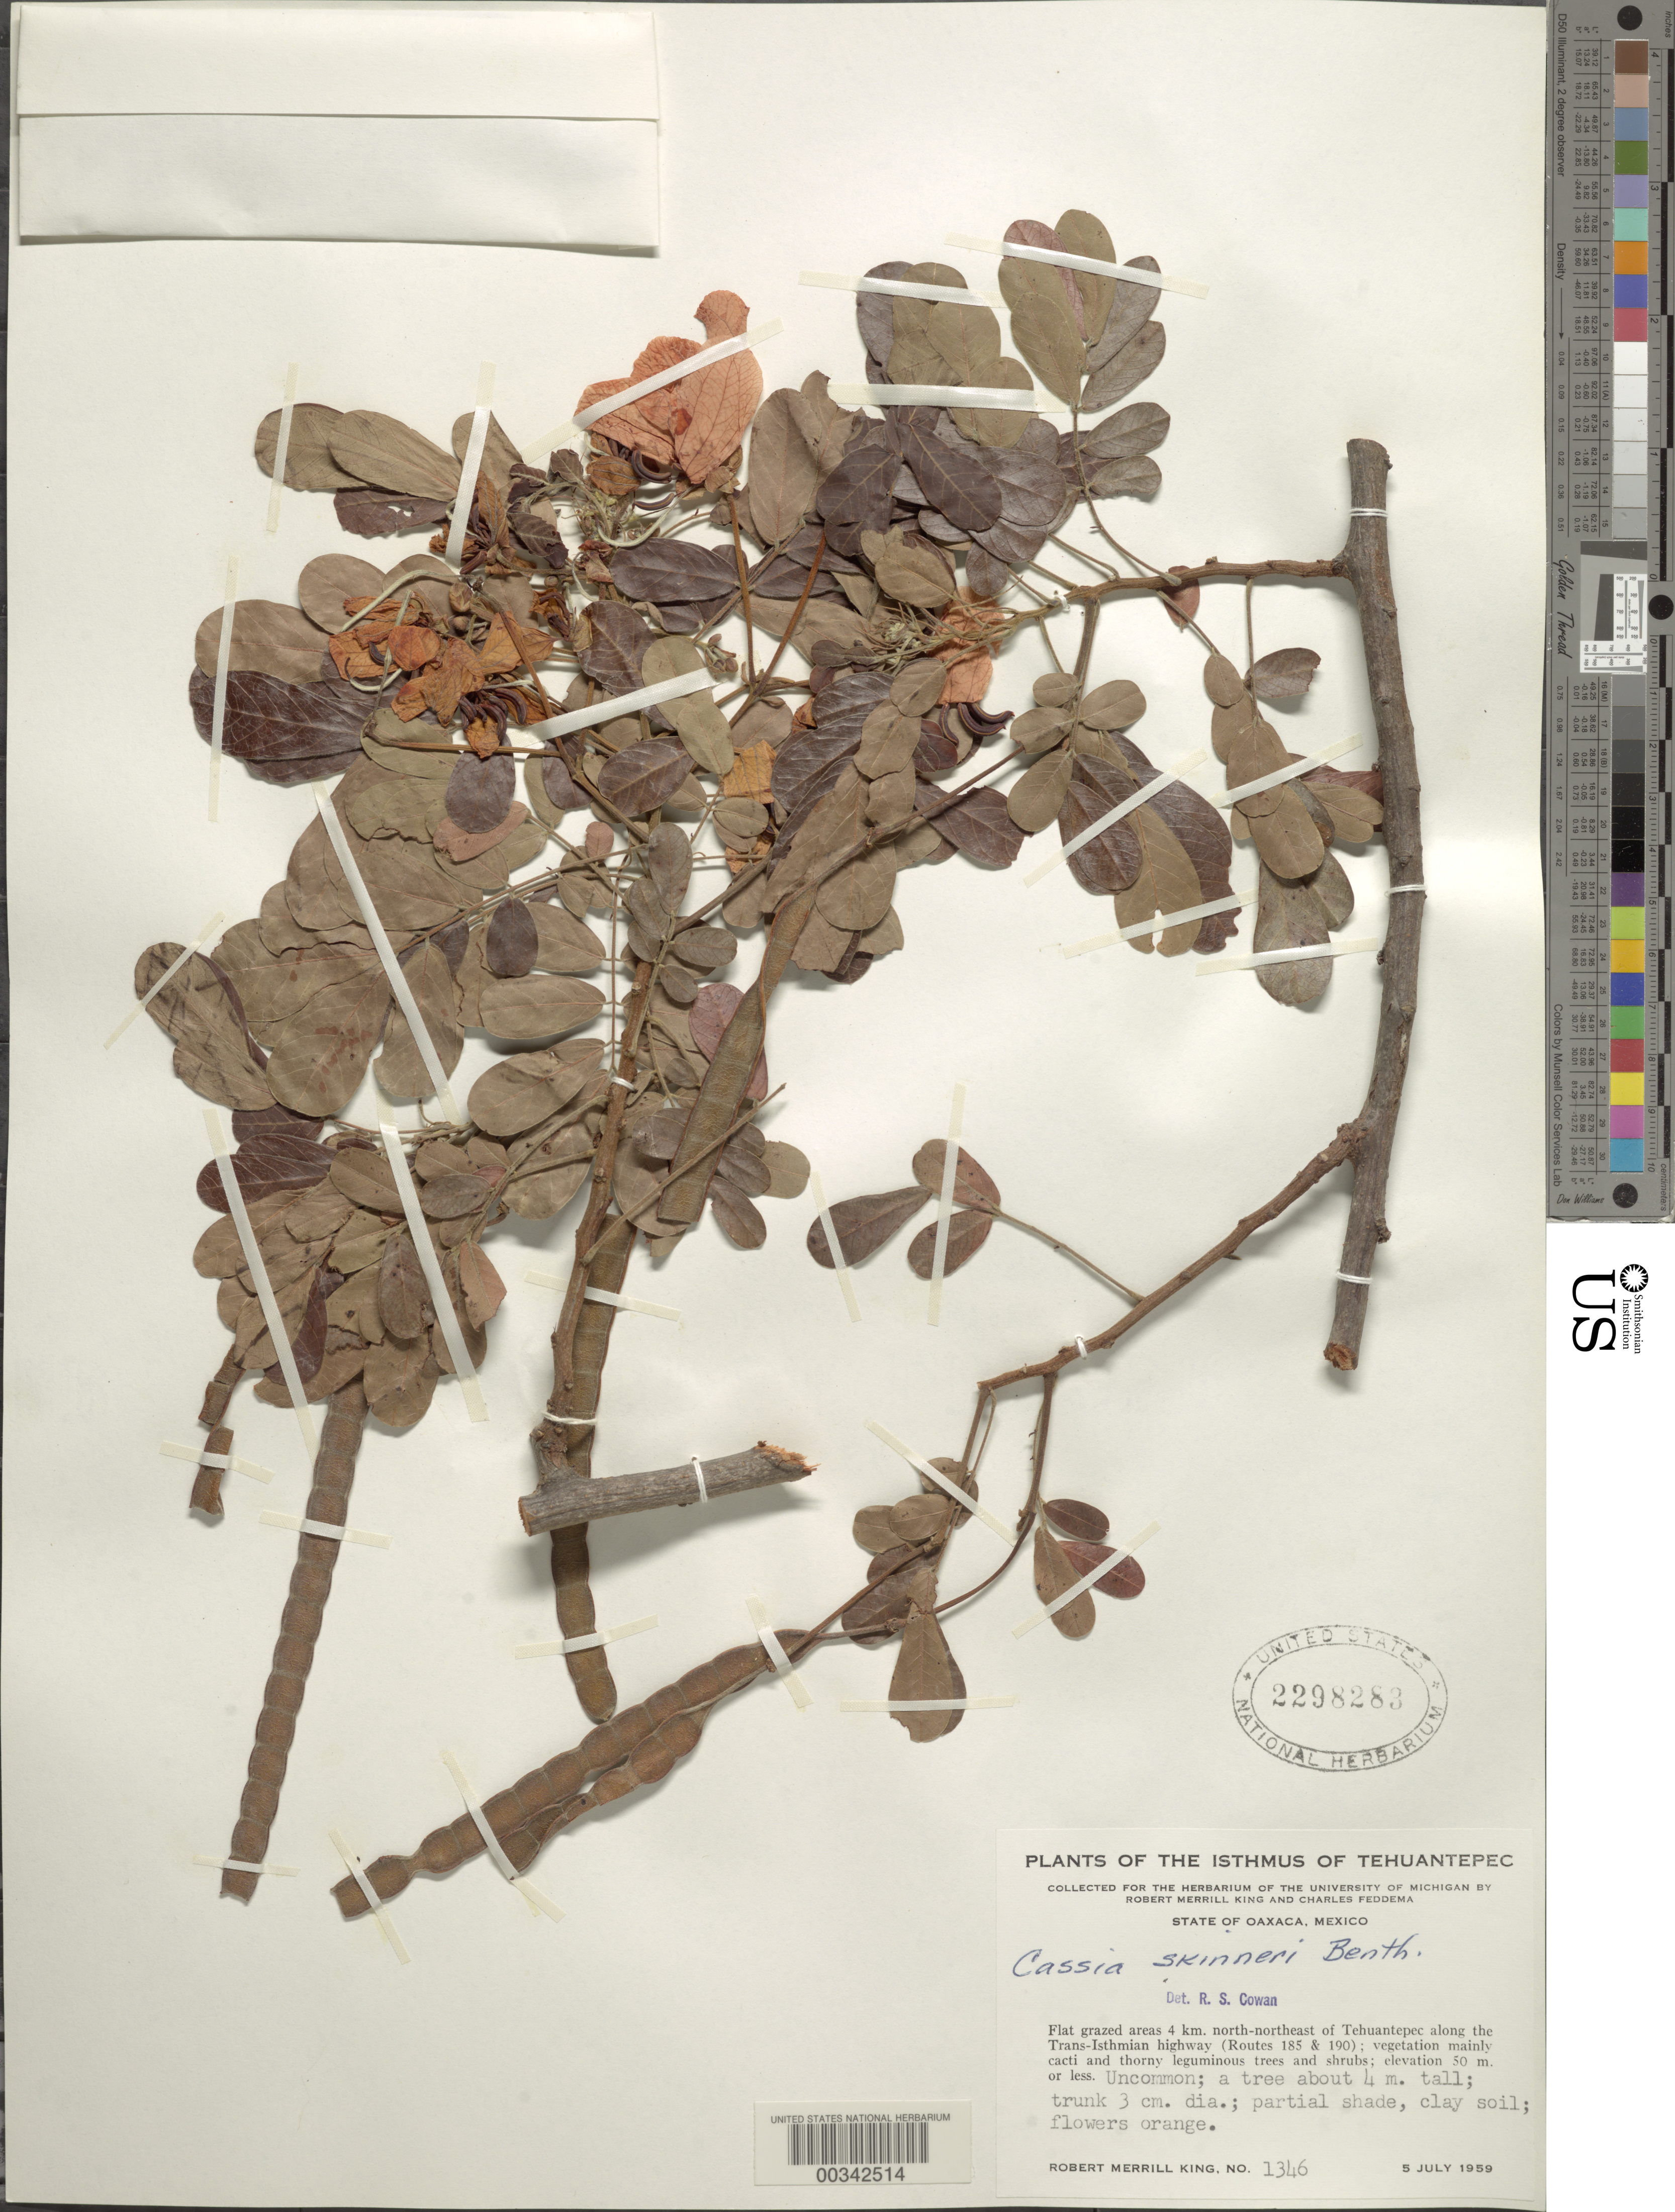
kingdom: Plantae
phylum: Tracheophyta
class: Magnoliopsida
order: Fabales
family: Fabaceae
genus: Senna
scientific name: Senna skinneri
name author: (Benth.) H.S. Irwin & Barneby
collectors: R. M. King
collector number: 1346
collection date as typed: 05 Jul 1959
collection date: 1959-07-05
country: Mexico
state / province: Oaxaca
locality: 4 km NNE of Tehuantepec along the Tran-Isthmian highway (routes 185 and 190)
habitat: Partial shade; clay soil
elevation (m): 50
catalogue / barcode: US 2298283